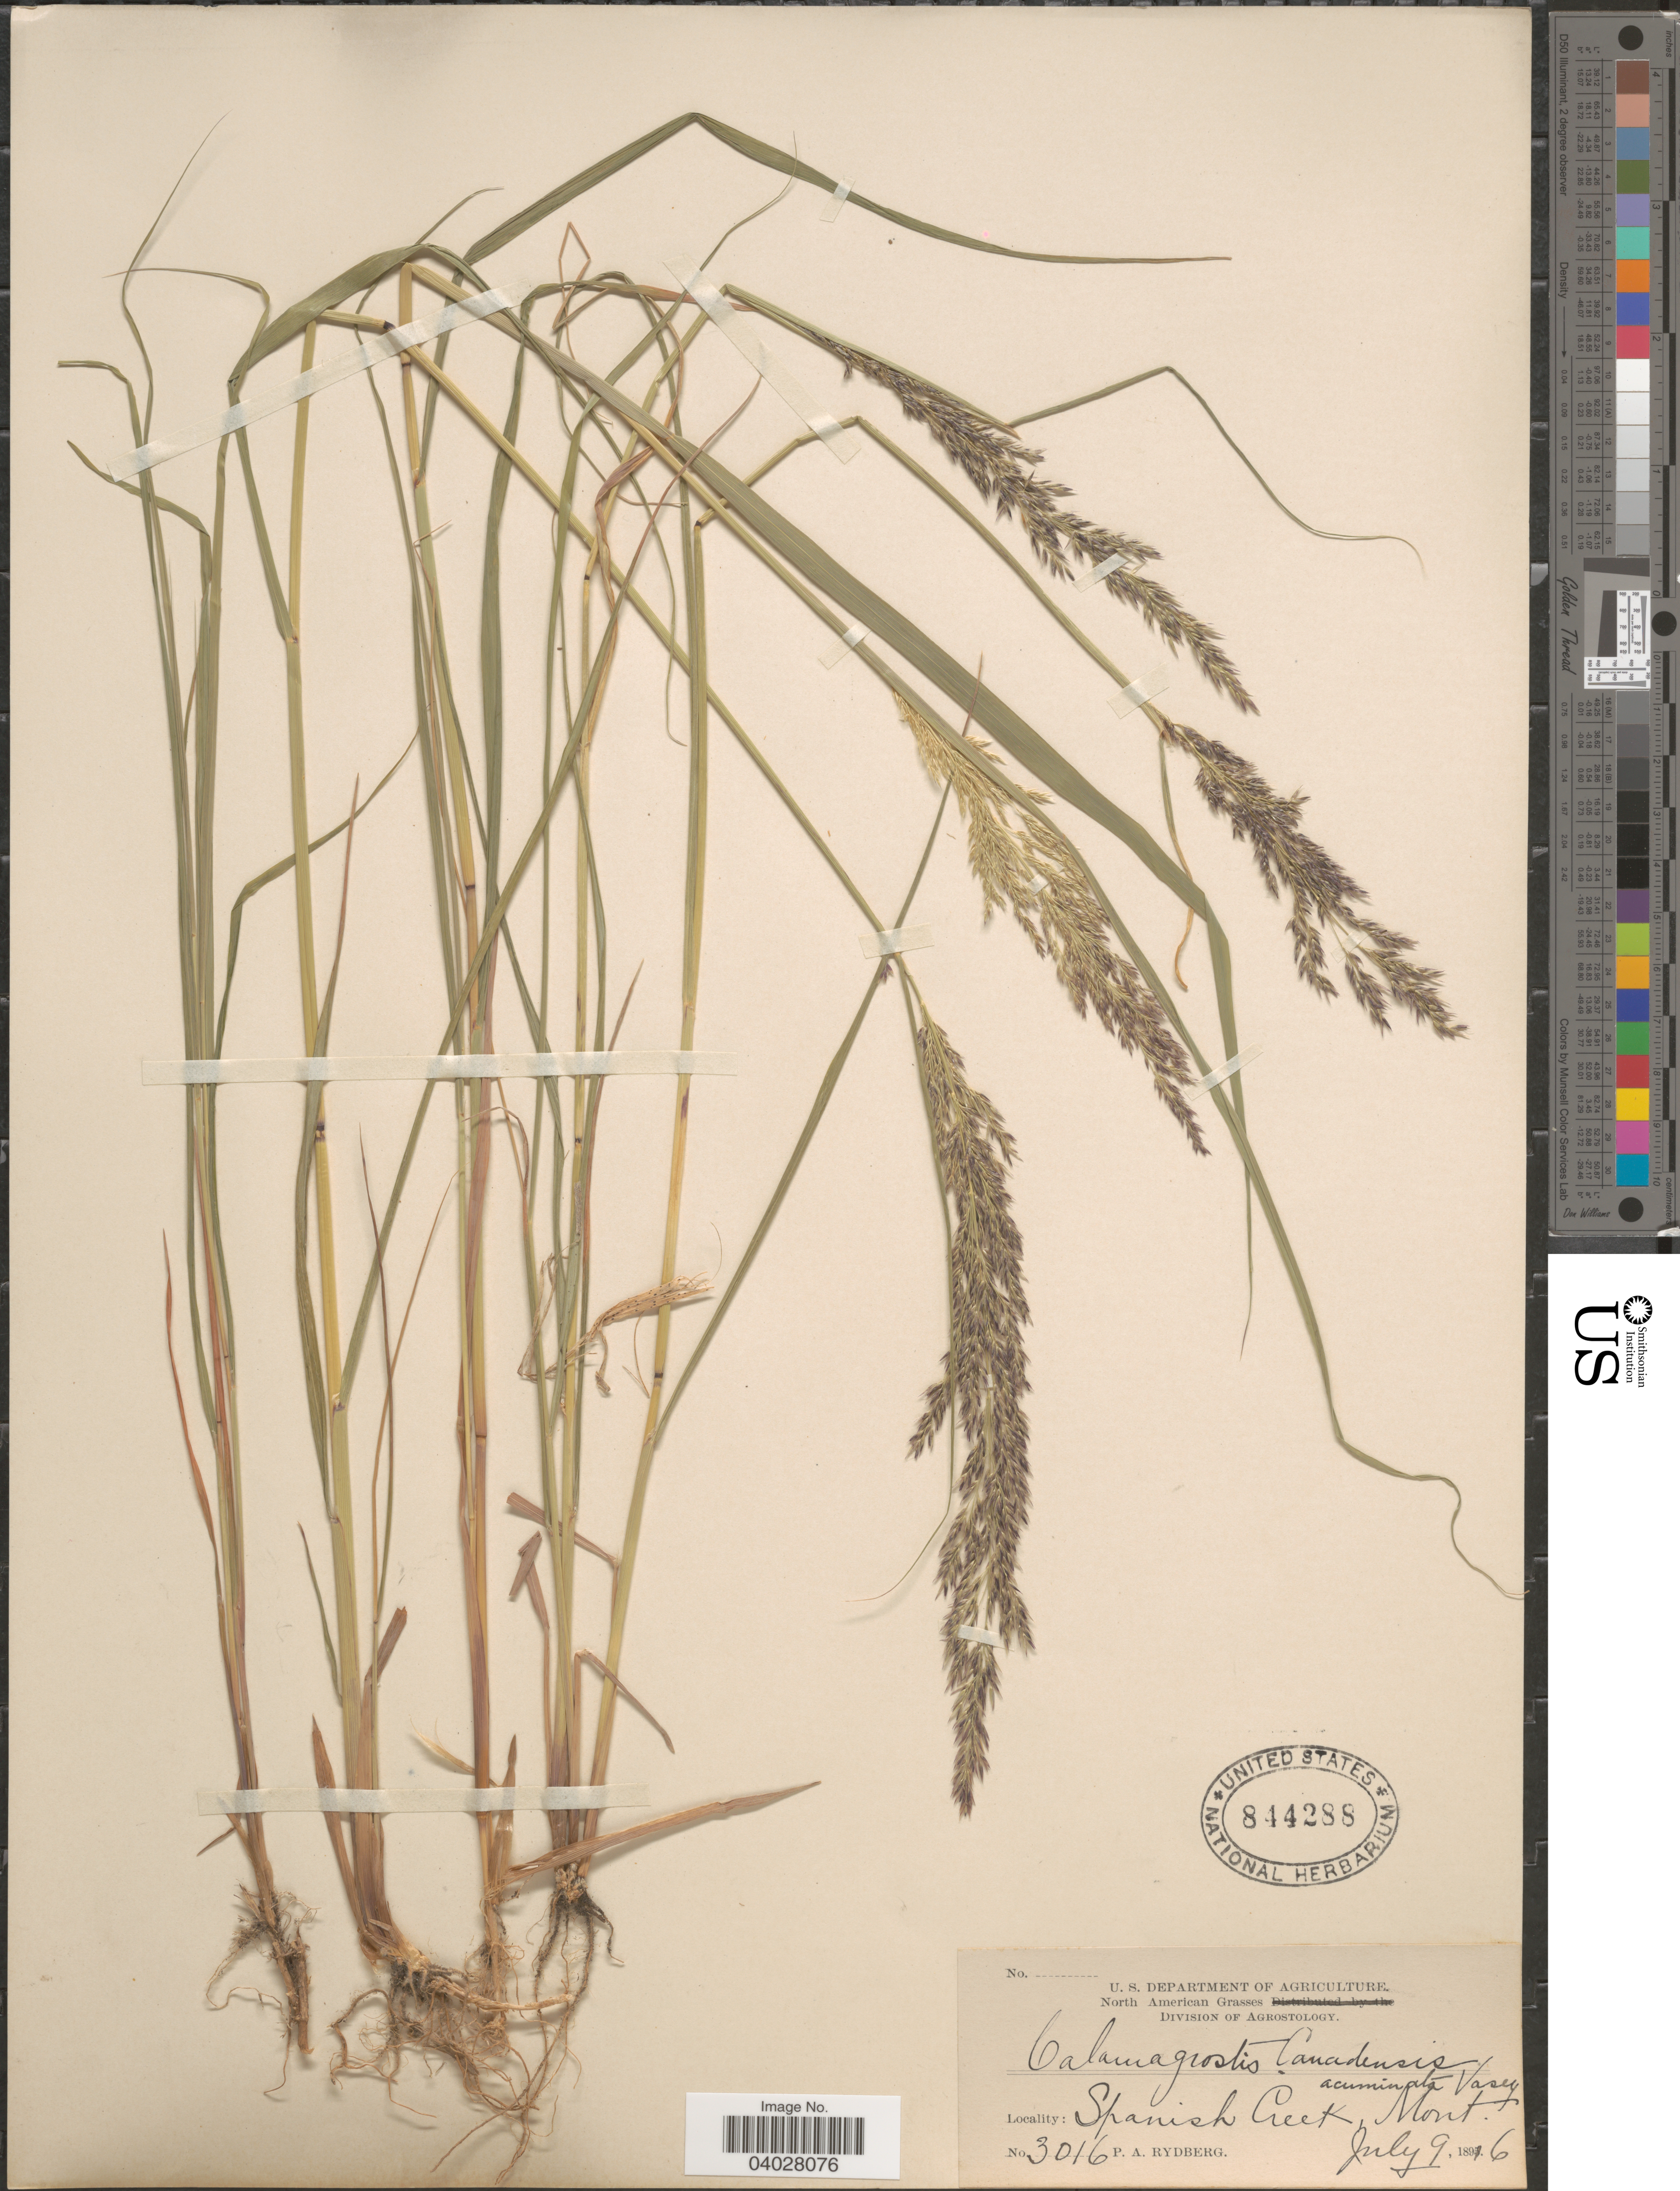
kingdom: Plantae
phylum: Tracheophyta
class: Liliopsida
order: Poales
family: Poaceae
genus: Calamagrostis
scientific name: Calamagrostis canadensis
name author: (Michx.) P. Beauv.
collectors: P. A. Rydberg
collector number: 3016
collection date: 1896-07-09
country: United States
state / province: Montana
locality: Spanish Creek.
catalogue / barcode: US 844288